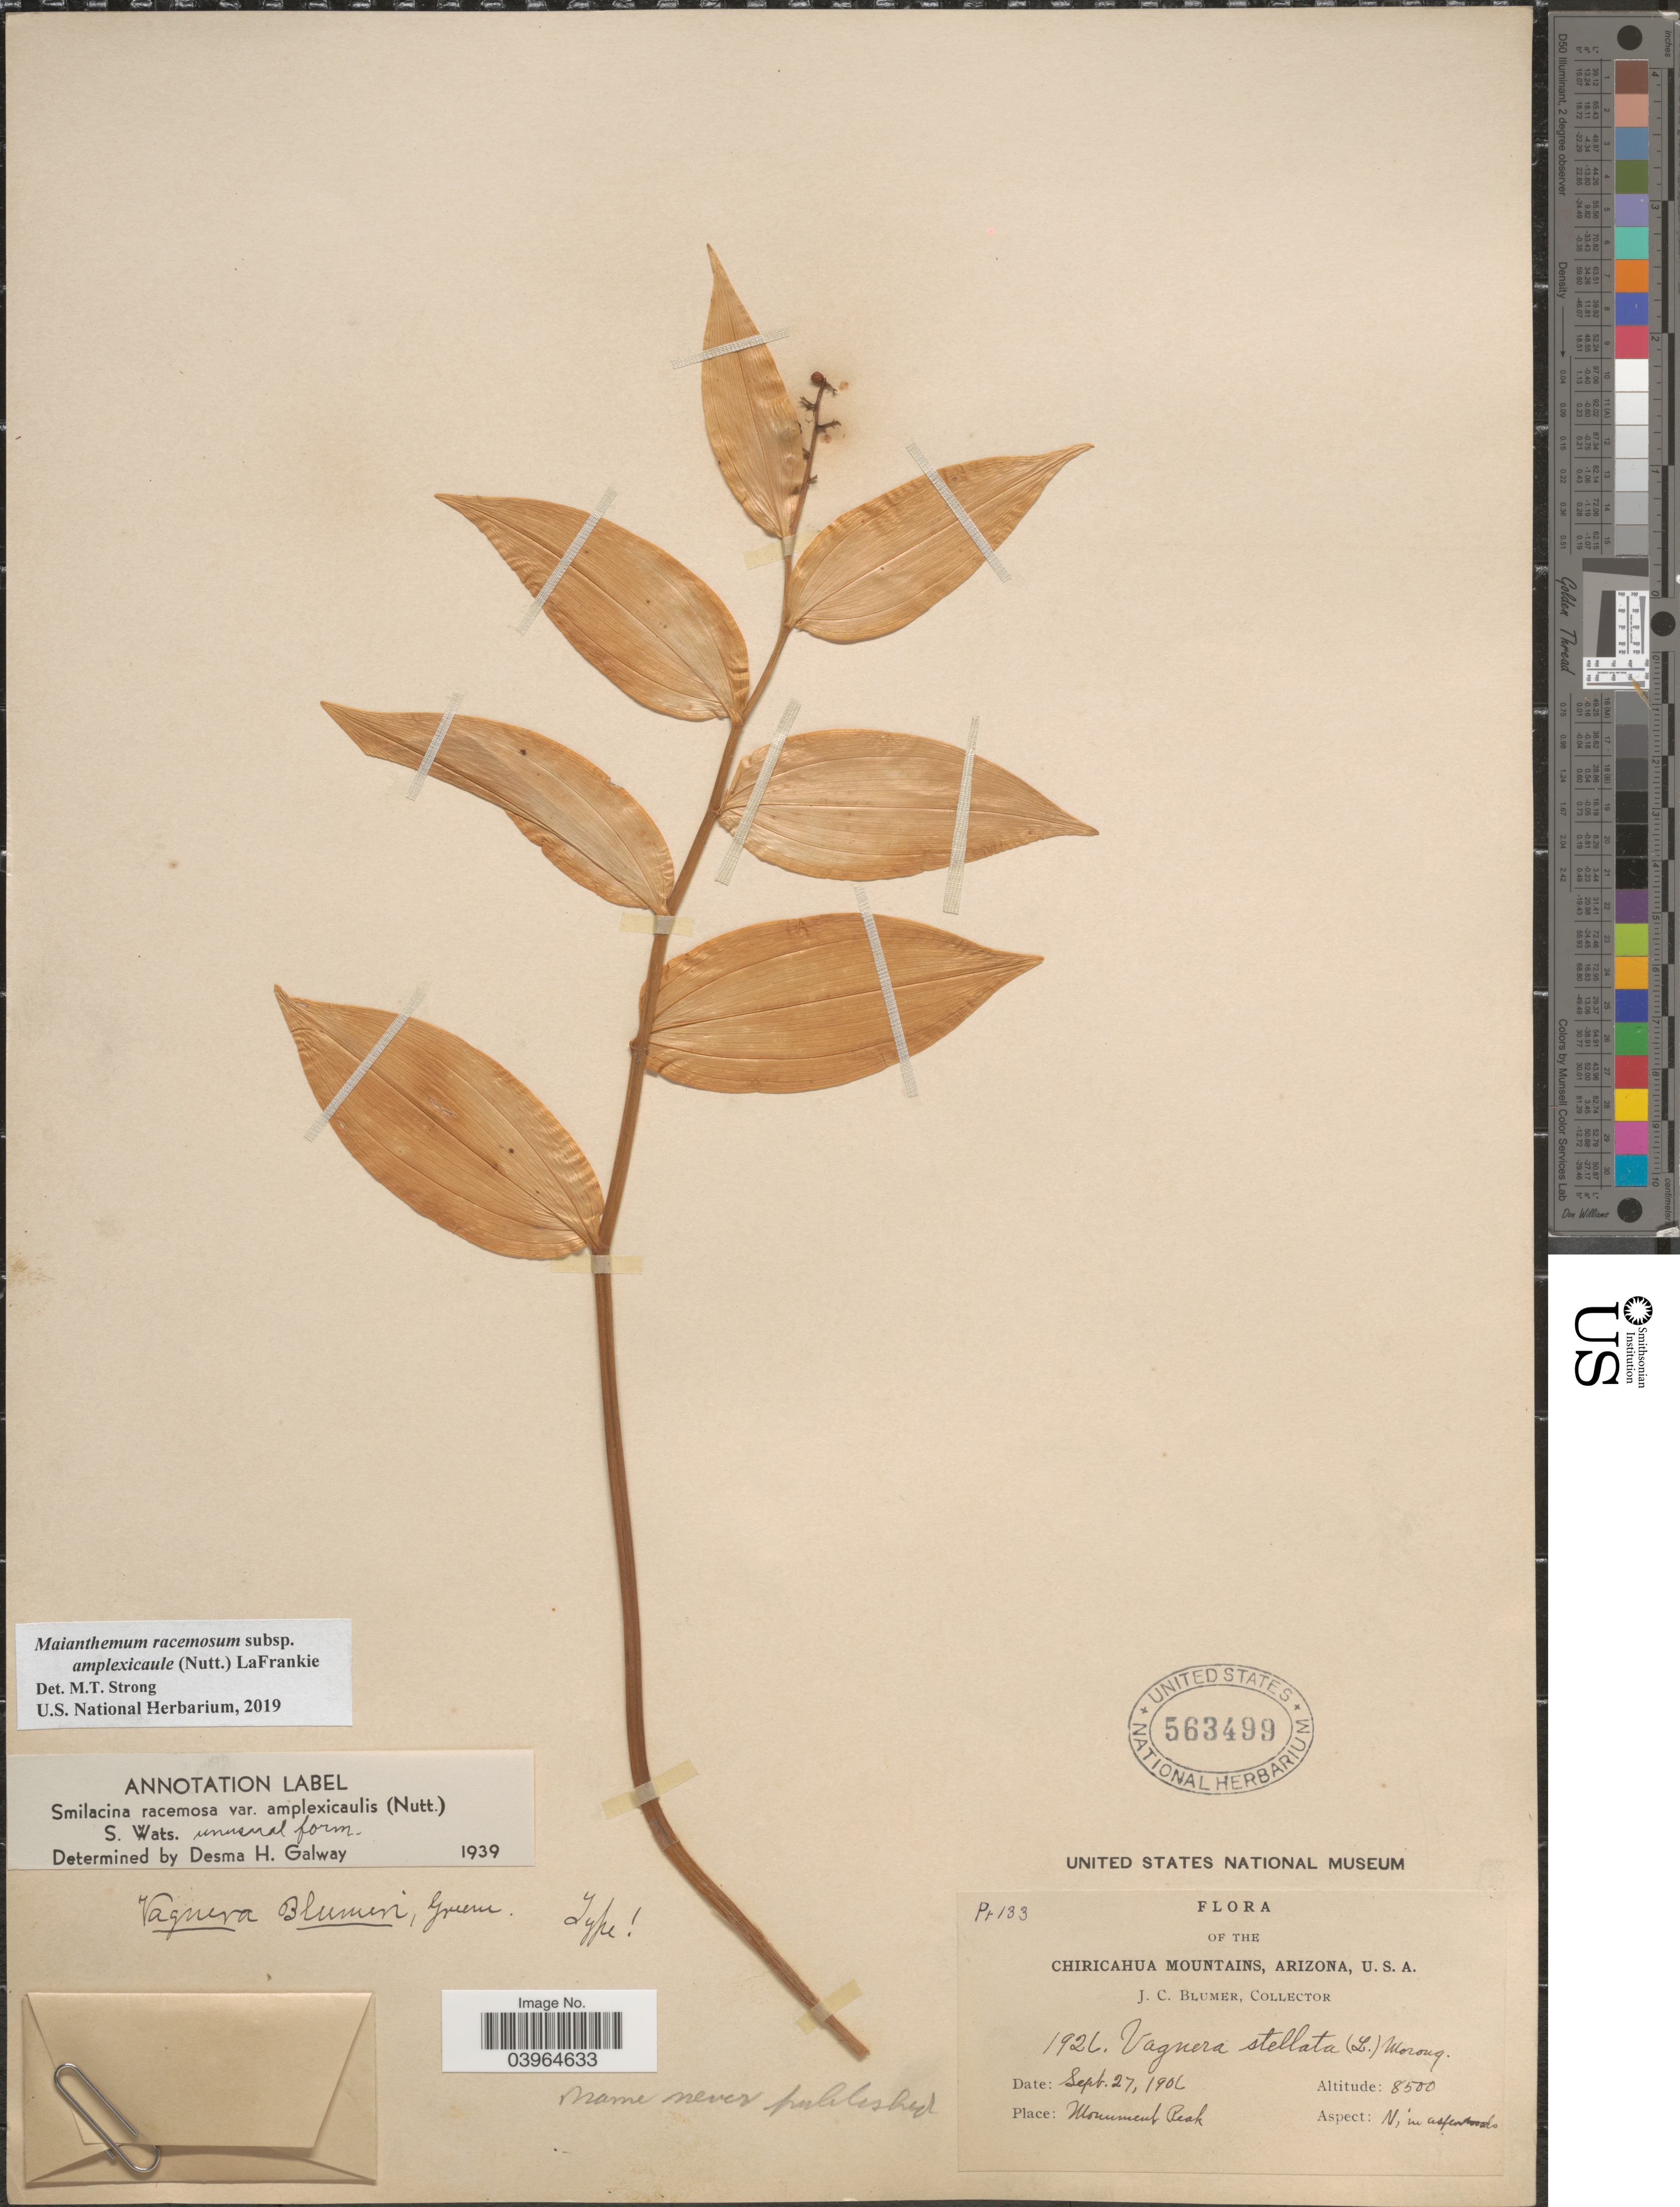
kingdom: Plantae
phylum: Tracheophyta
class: Liliopsida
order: Asparagales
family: Asparagaceae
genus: Maianthemum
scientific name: Maianthemum racemosum subsp. amplexicaule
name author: (Nutt.) LaFrankie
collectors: J. C. Blumer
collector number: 1926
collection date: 1906-09-27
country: United States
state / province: Arizona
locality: Chiricahua Mountains. Monument Peak. Aspect: N, in aspen woods.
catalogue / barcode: US 563499